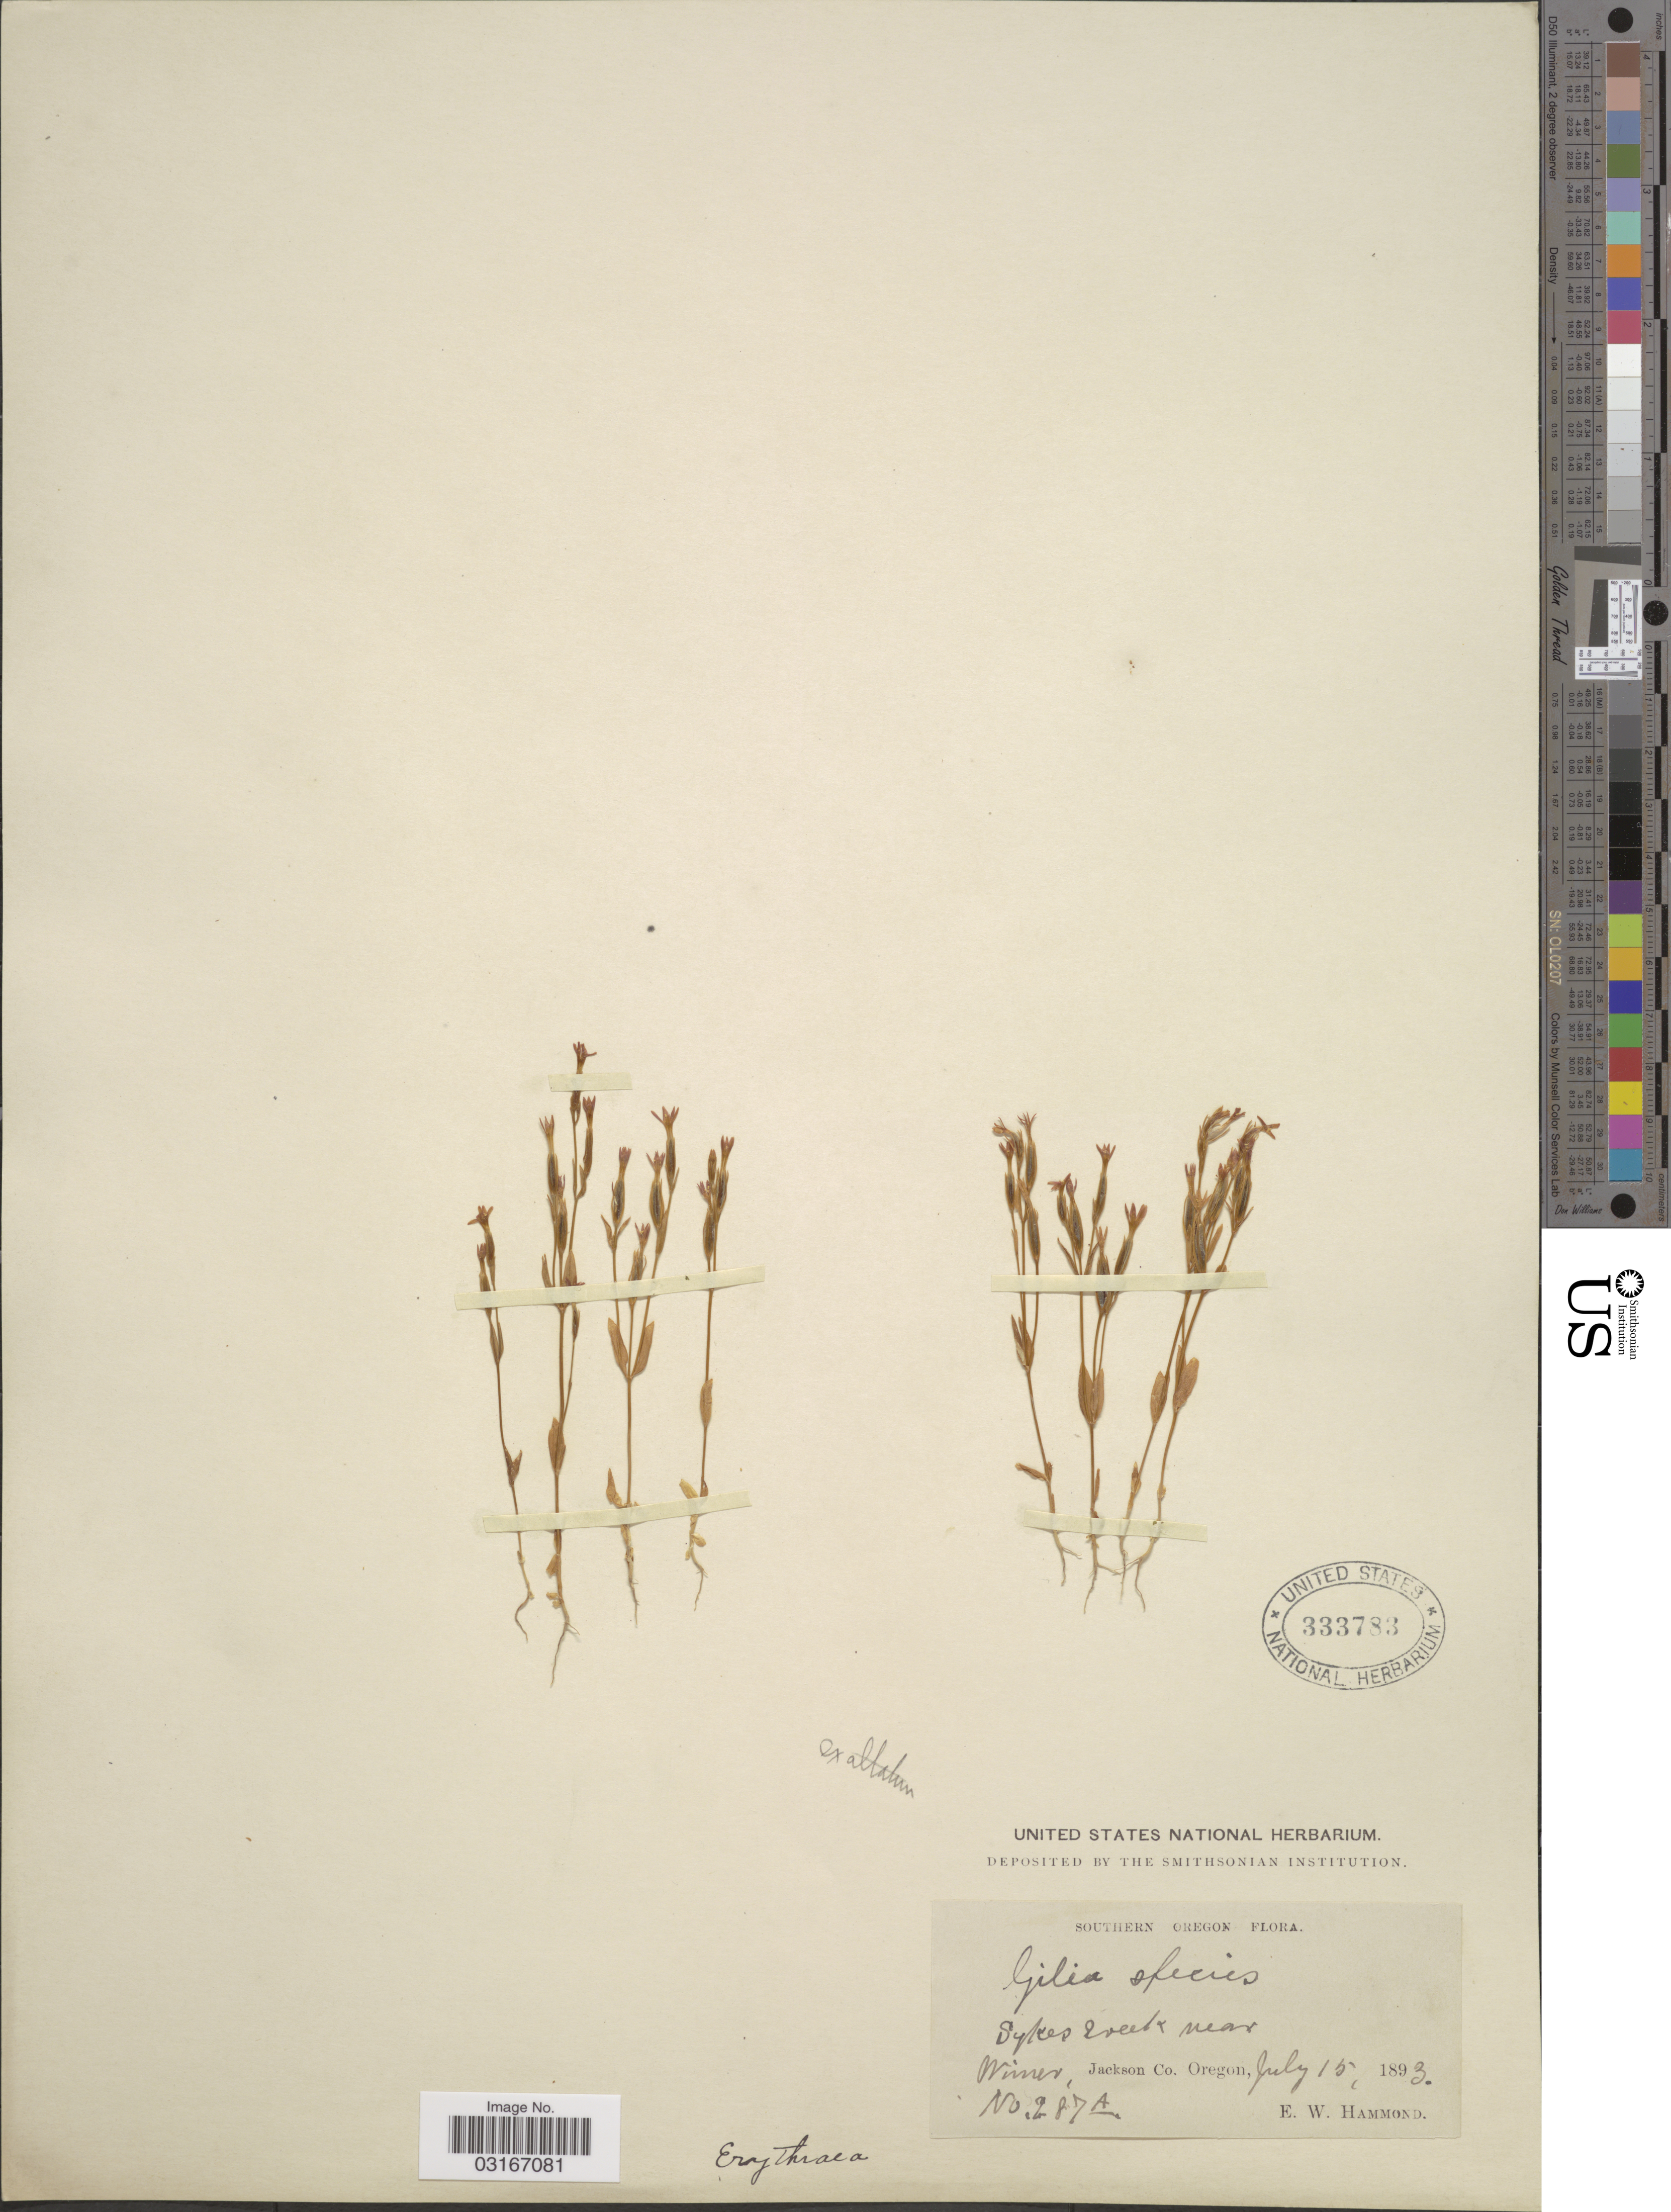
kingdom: Plantae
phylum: Tracheophyta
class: Magnoliopsida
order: Gentianales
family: Gentianaceae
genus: Centaurium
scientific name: Centaurium exaltatum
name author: (Griseb.) W. Wight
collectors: E. Hammond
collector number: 287A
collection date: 1893-07-15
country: United States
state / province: Oregon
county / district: Jackson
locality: Southern Oregon. Sykes Creek near Wimer, Jackson Co.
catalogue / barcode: US 333783